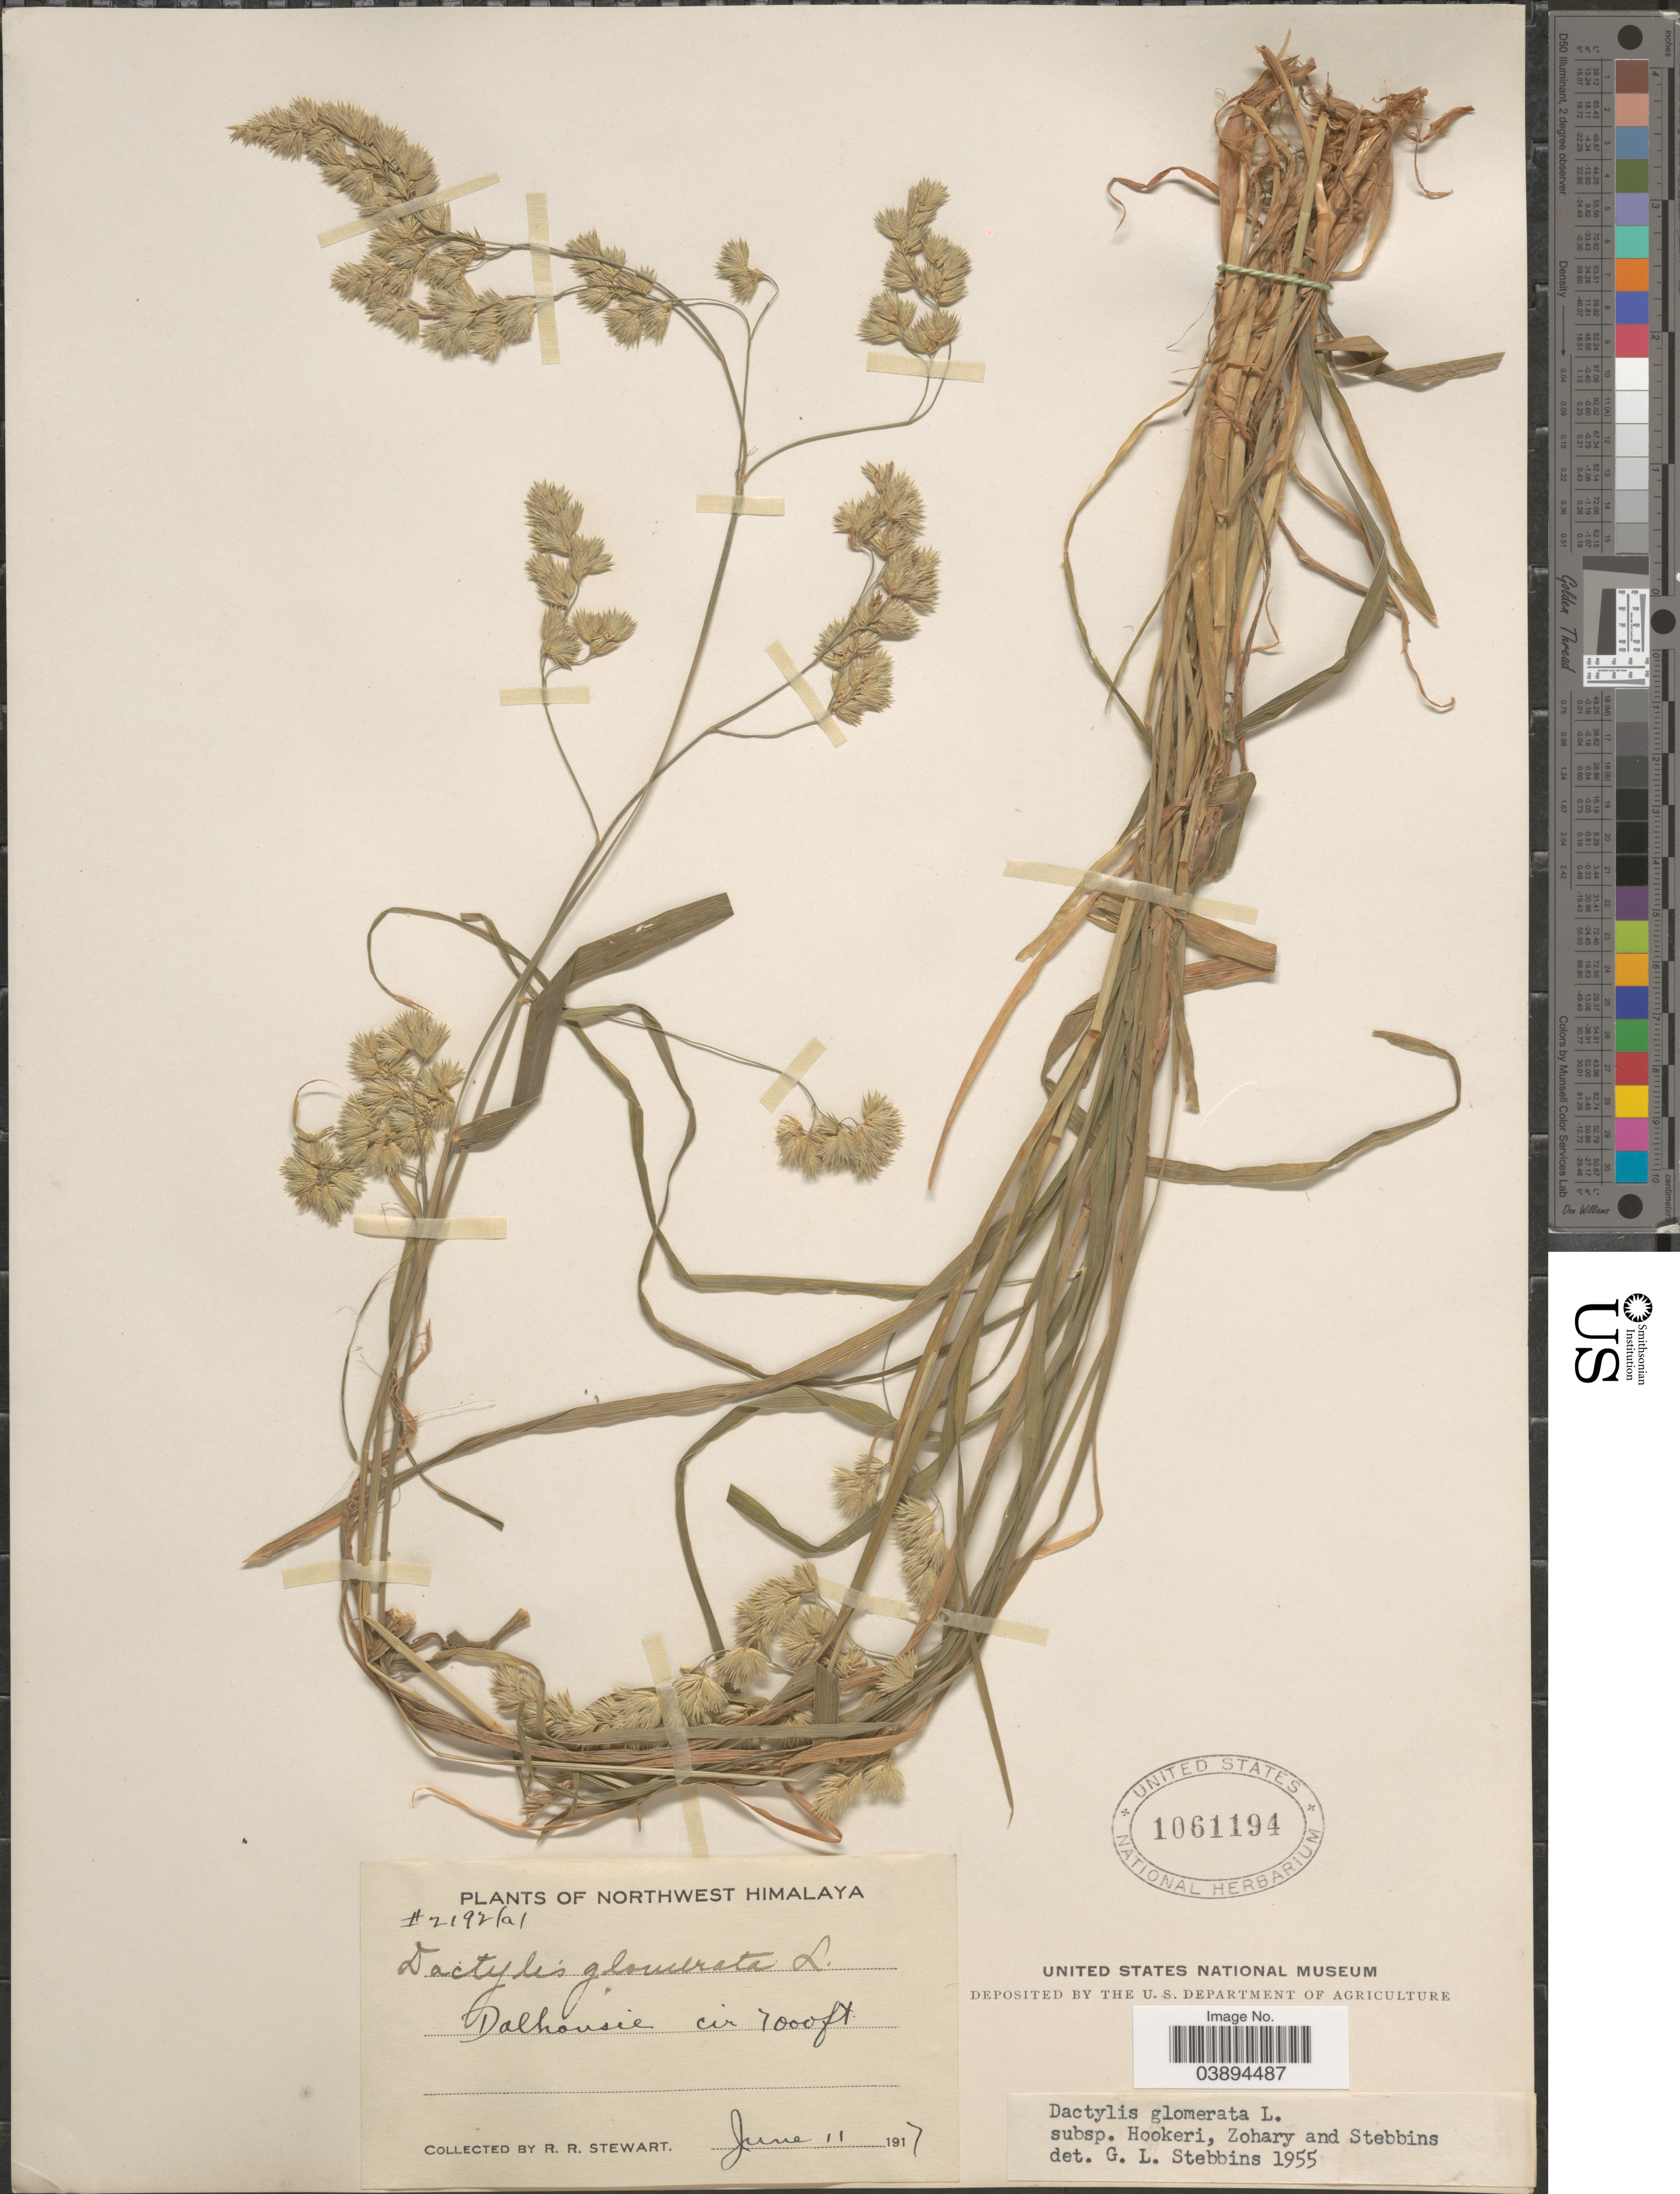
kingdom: Plantae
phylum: Tracheophyta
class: Liliopsida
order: Poales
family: Poaceae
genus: Dactylis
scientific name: Dactylis glomerata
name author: L.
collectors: R. Stewart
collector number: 2192(a)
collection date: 1917-06-11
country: India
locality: Northwest Himalaya. Dalhousie.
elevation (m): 2134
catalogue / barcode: US 1061194